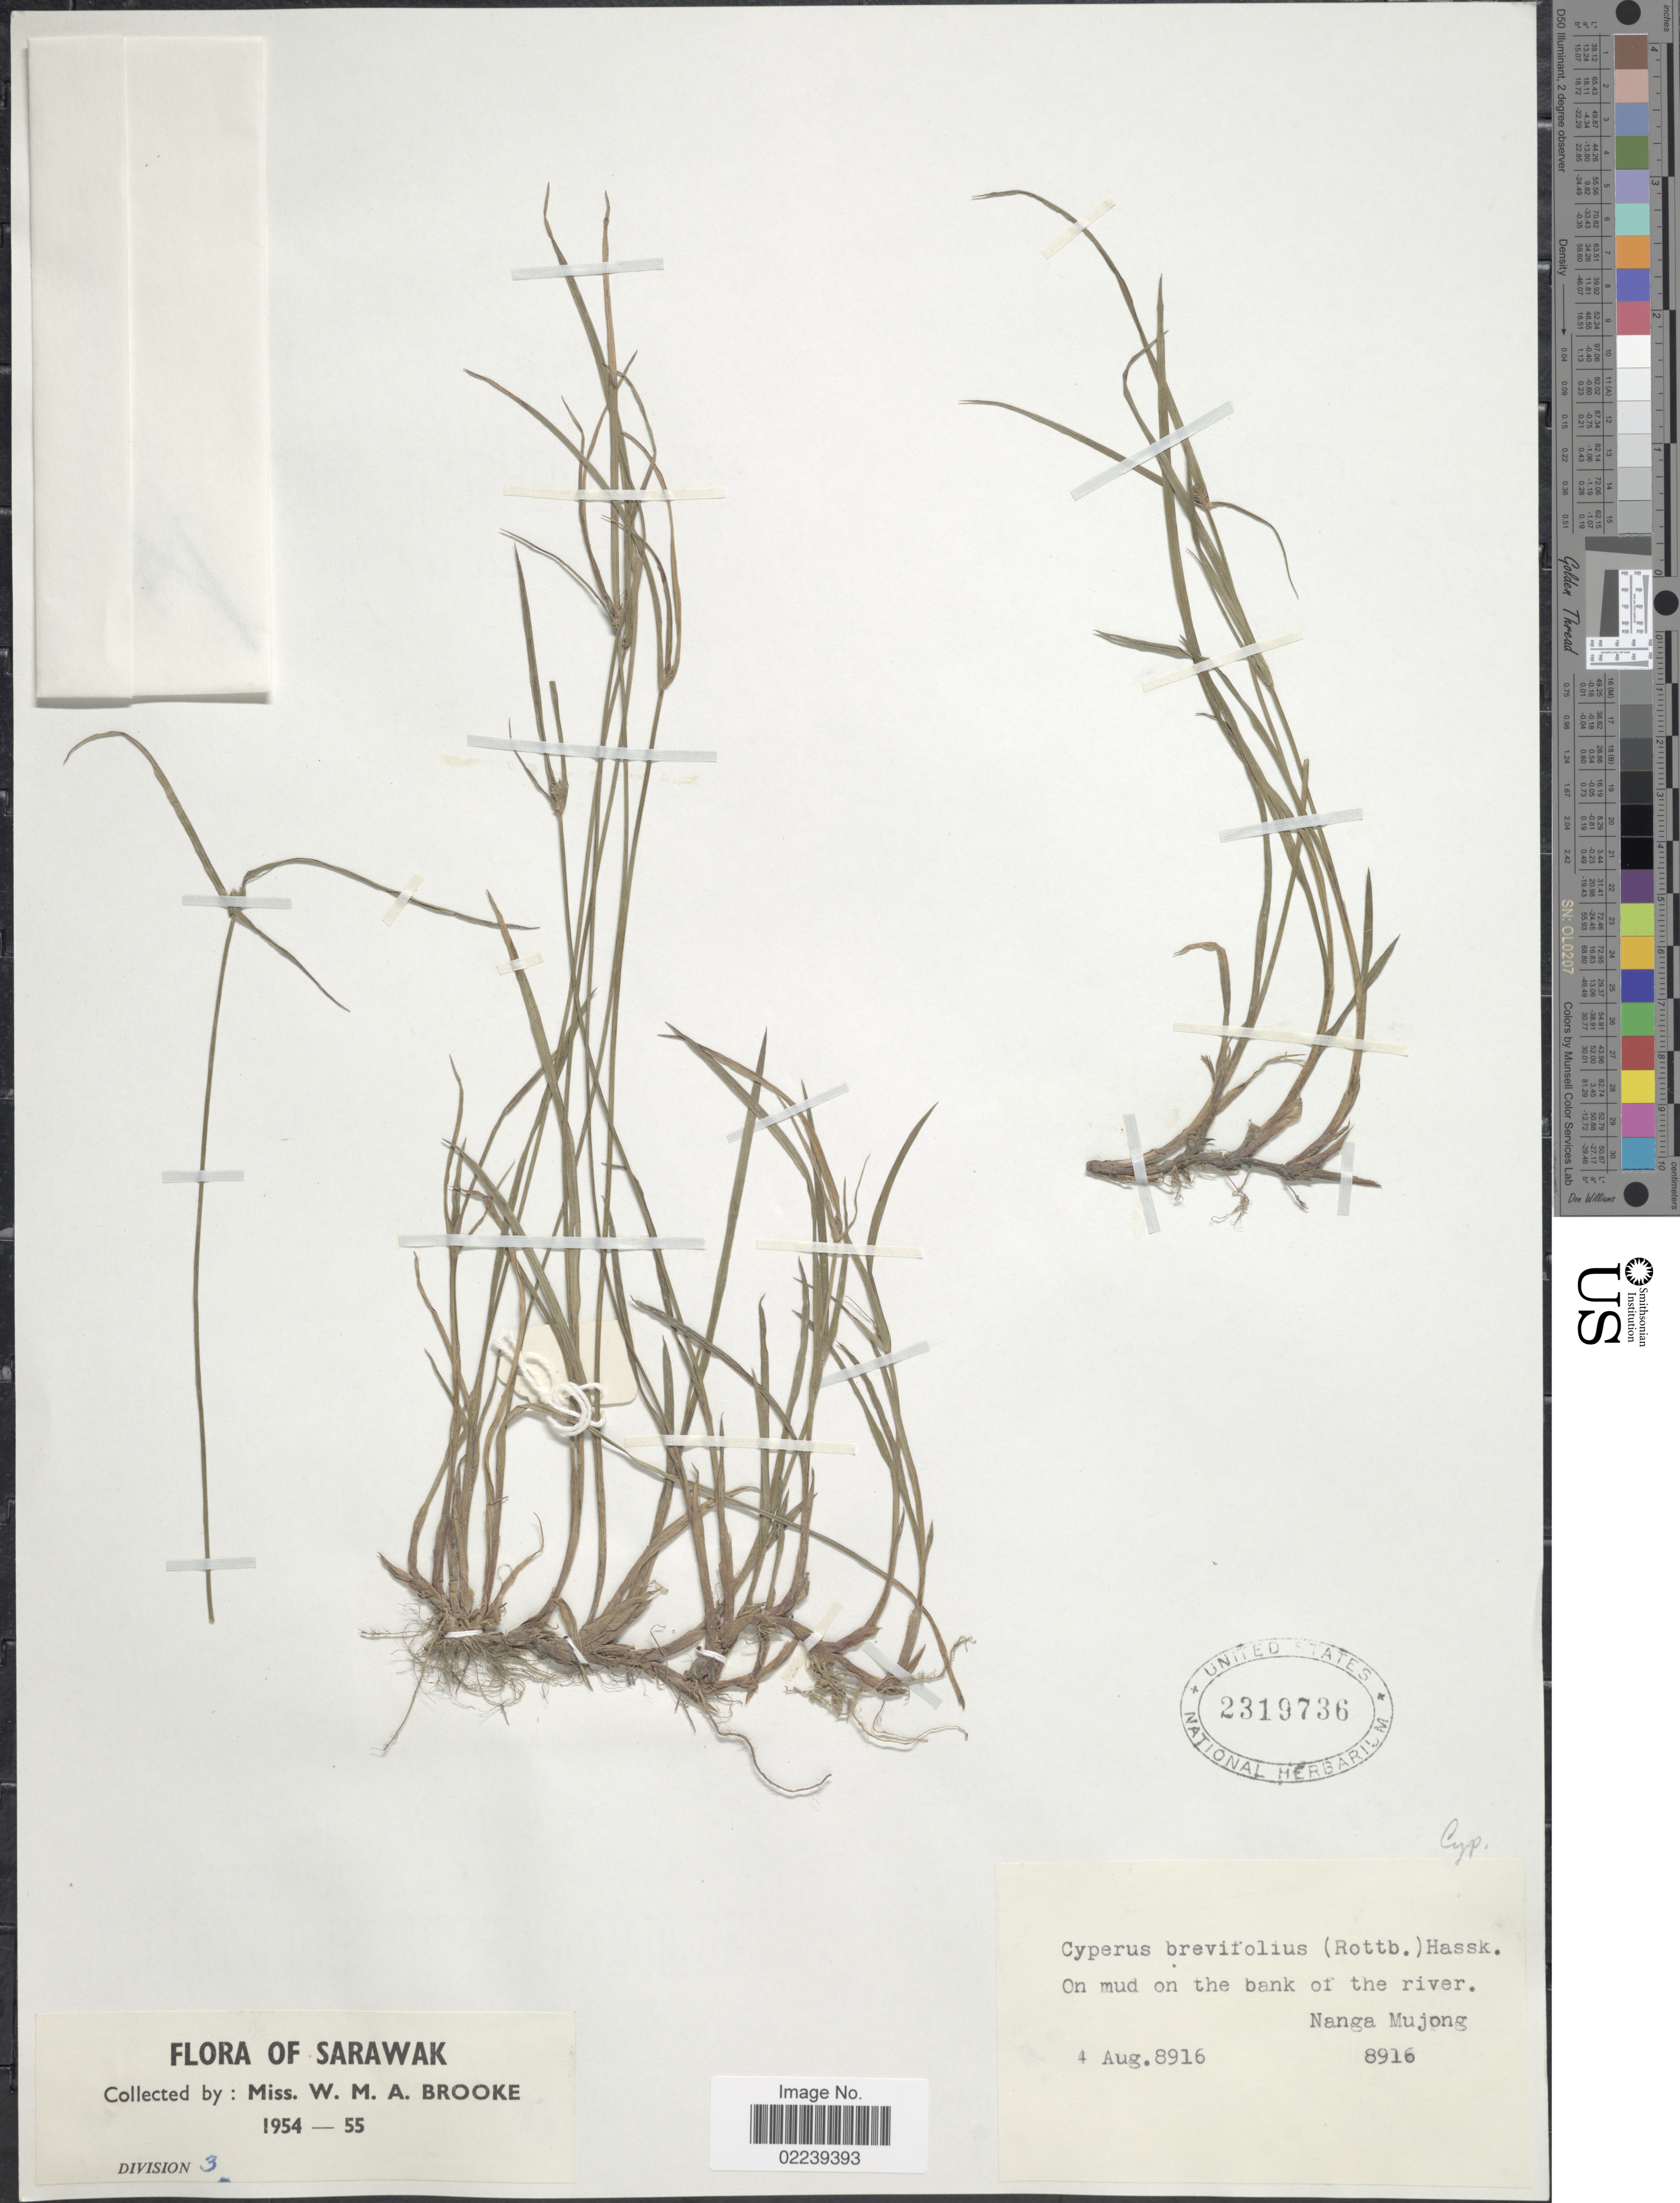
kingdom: Plantae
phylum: Tracheophyta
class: Liliopsida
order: Poales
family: Cyperaceae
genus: Cyperus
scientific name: Cyperus brevifolius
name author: (Rottb.) Hassk.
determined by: Strong, M. T., (US), Smithsonian Institution - National Museum of Natural History (UNITED STATES)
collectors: W. Brooke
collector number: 8916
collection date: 1954-08-04/1955-08-04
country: Malaysia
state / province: Sarawak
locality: On mud on the bank of the river. Nanga Mujong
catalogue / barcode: US 2319736